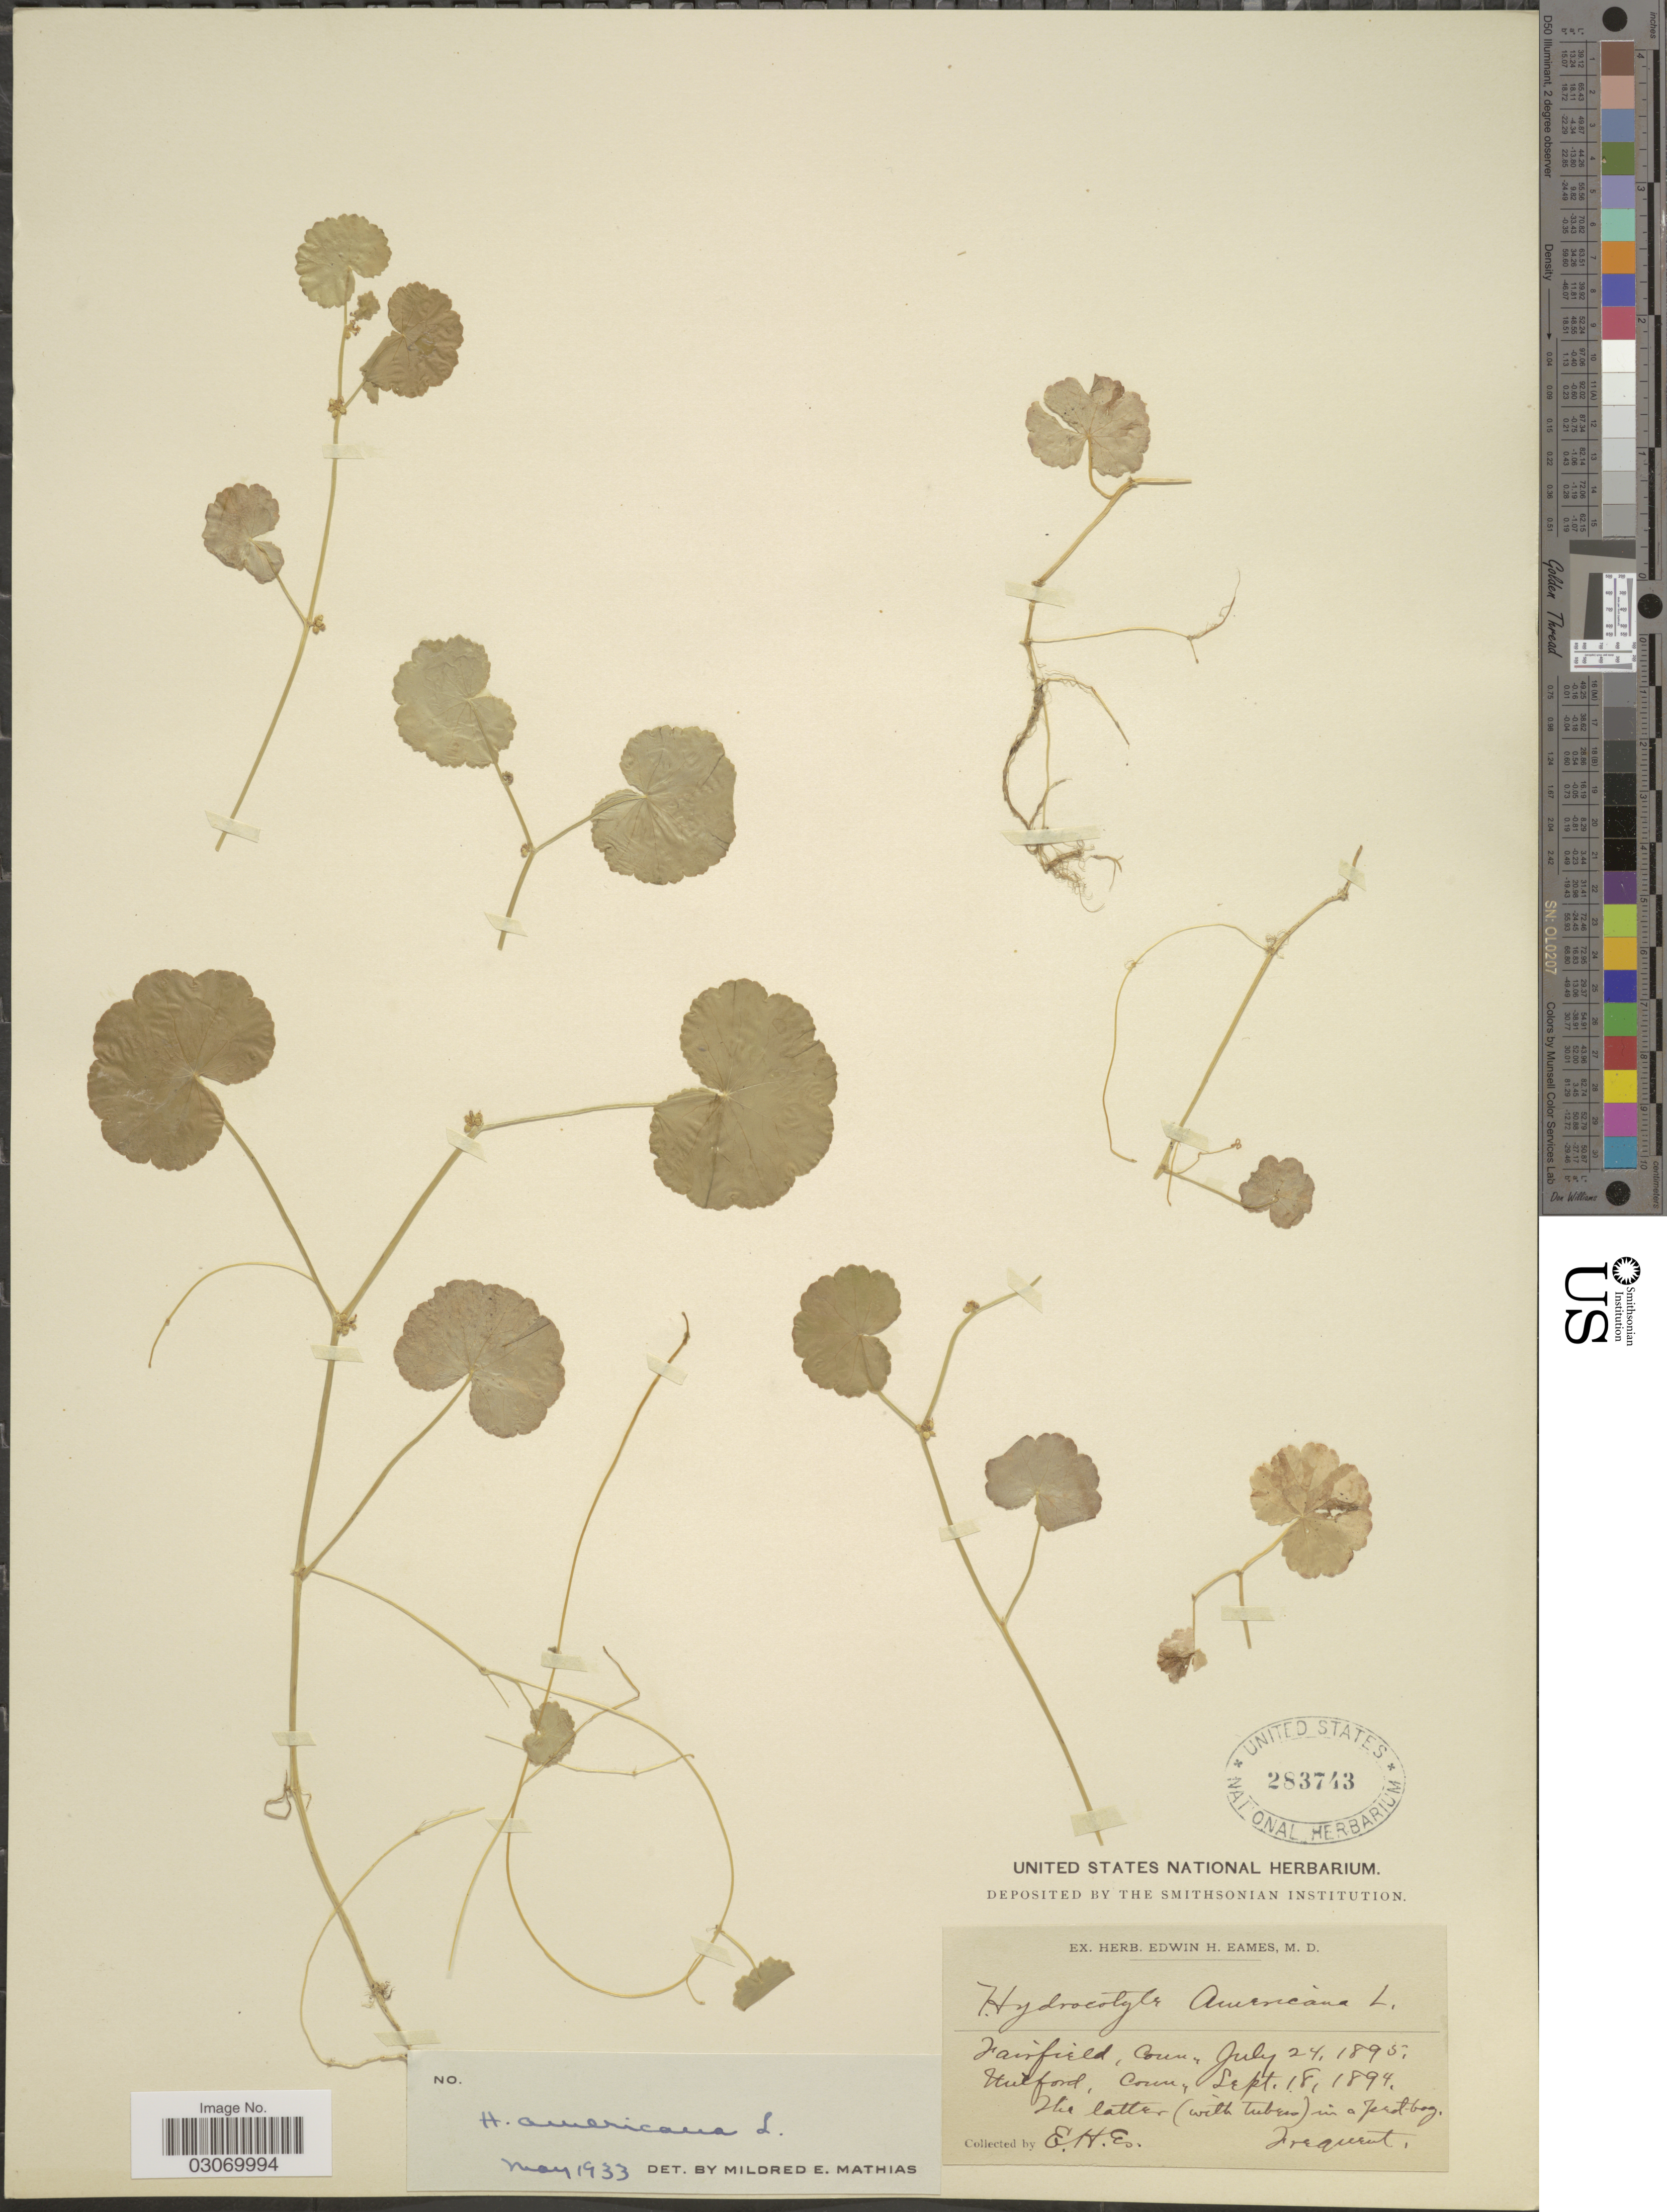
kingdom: Plantae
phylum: Tracheophyta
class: Magnoliopsida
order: Apiales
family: Araliaceae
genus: Hydrocotyle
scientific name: Hydrocotyle americana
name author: L.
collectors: E. H. Eames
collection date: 1894-09-18/1895-07-24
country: United States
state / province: Connecticut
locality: Fairfield, Milford. The Latter (with Tubeas) in a peat-bog.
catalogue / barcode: US 283743